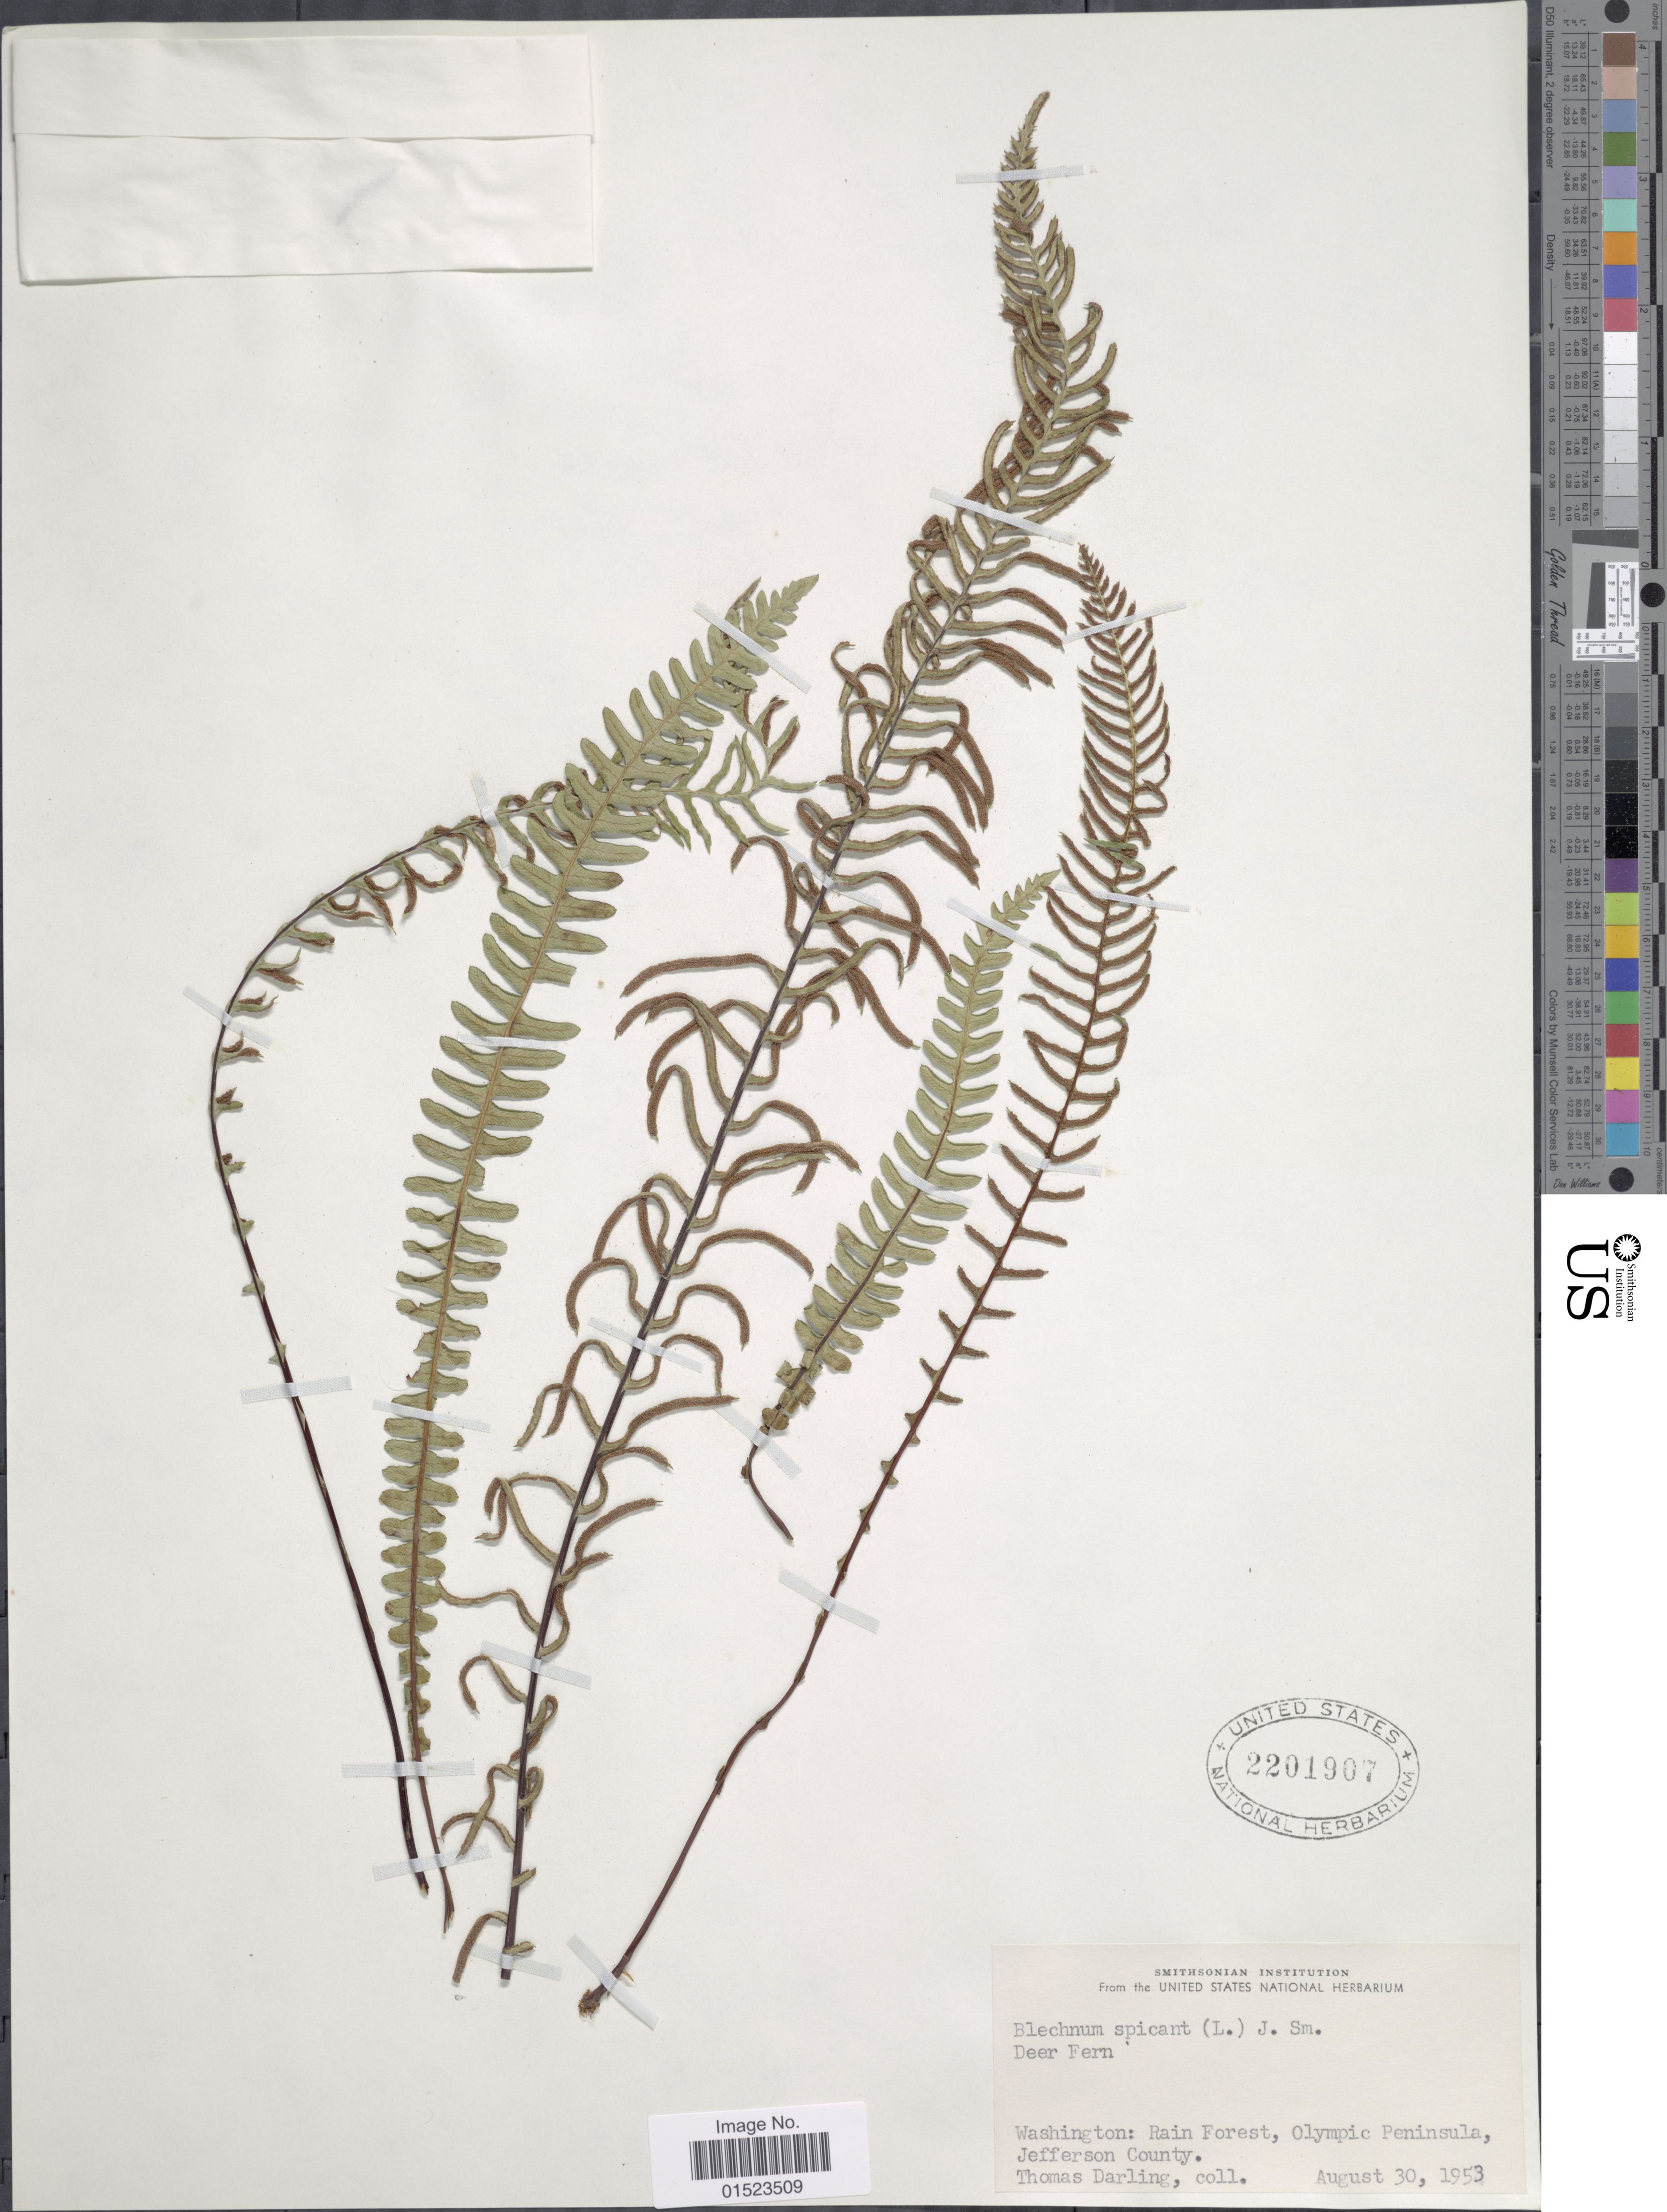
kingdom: Plantae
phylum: Tracheophyta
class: Polypodiopsida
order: Polypodiales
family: Blechnaceae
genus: Blechnum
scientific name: Blechnum spicant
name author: (L.) Sm.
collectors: T. Darling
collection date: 1953-08-30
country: United States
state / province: Washington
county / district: Jefferson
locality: Rain Forest, Olympic Peninsula, Jefferson County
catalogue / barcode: US 2201907